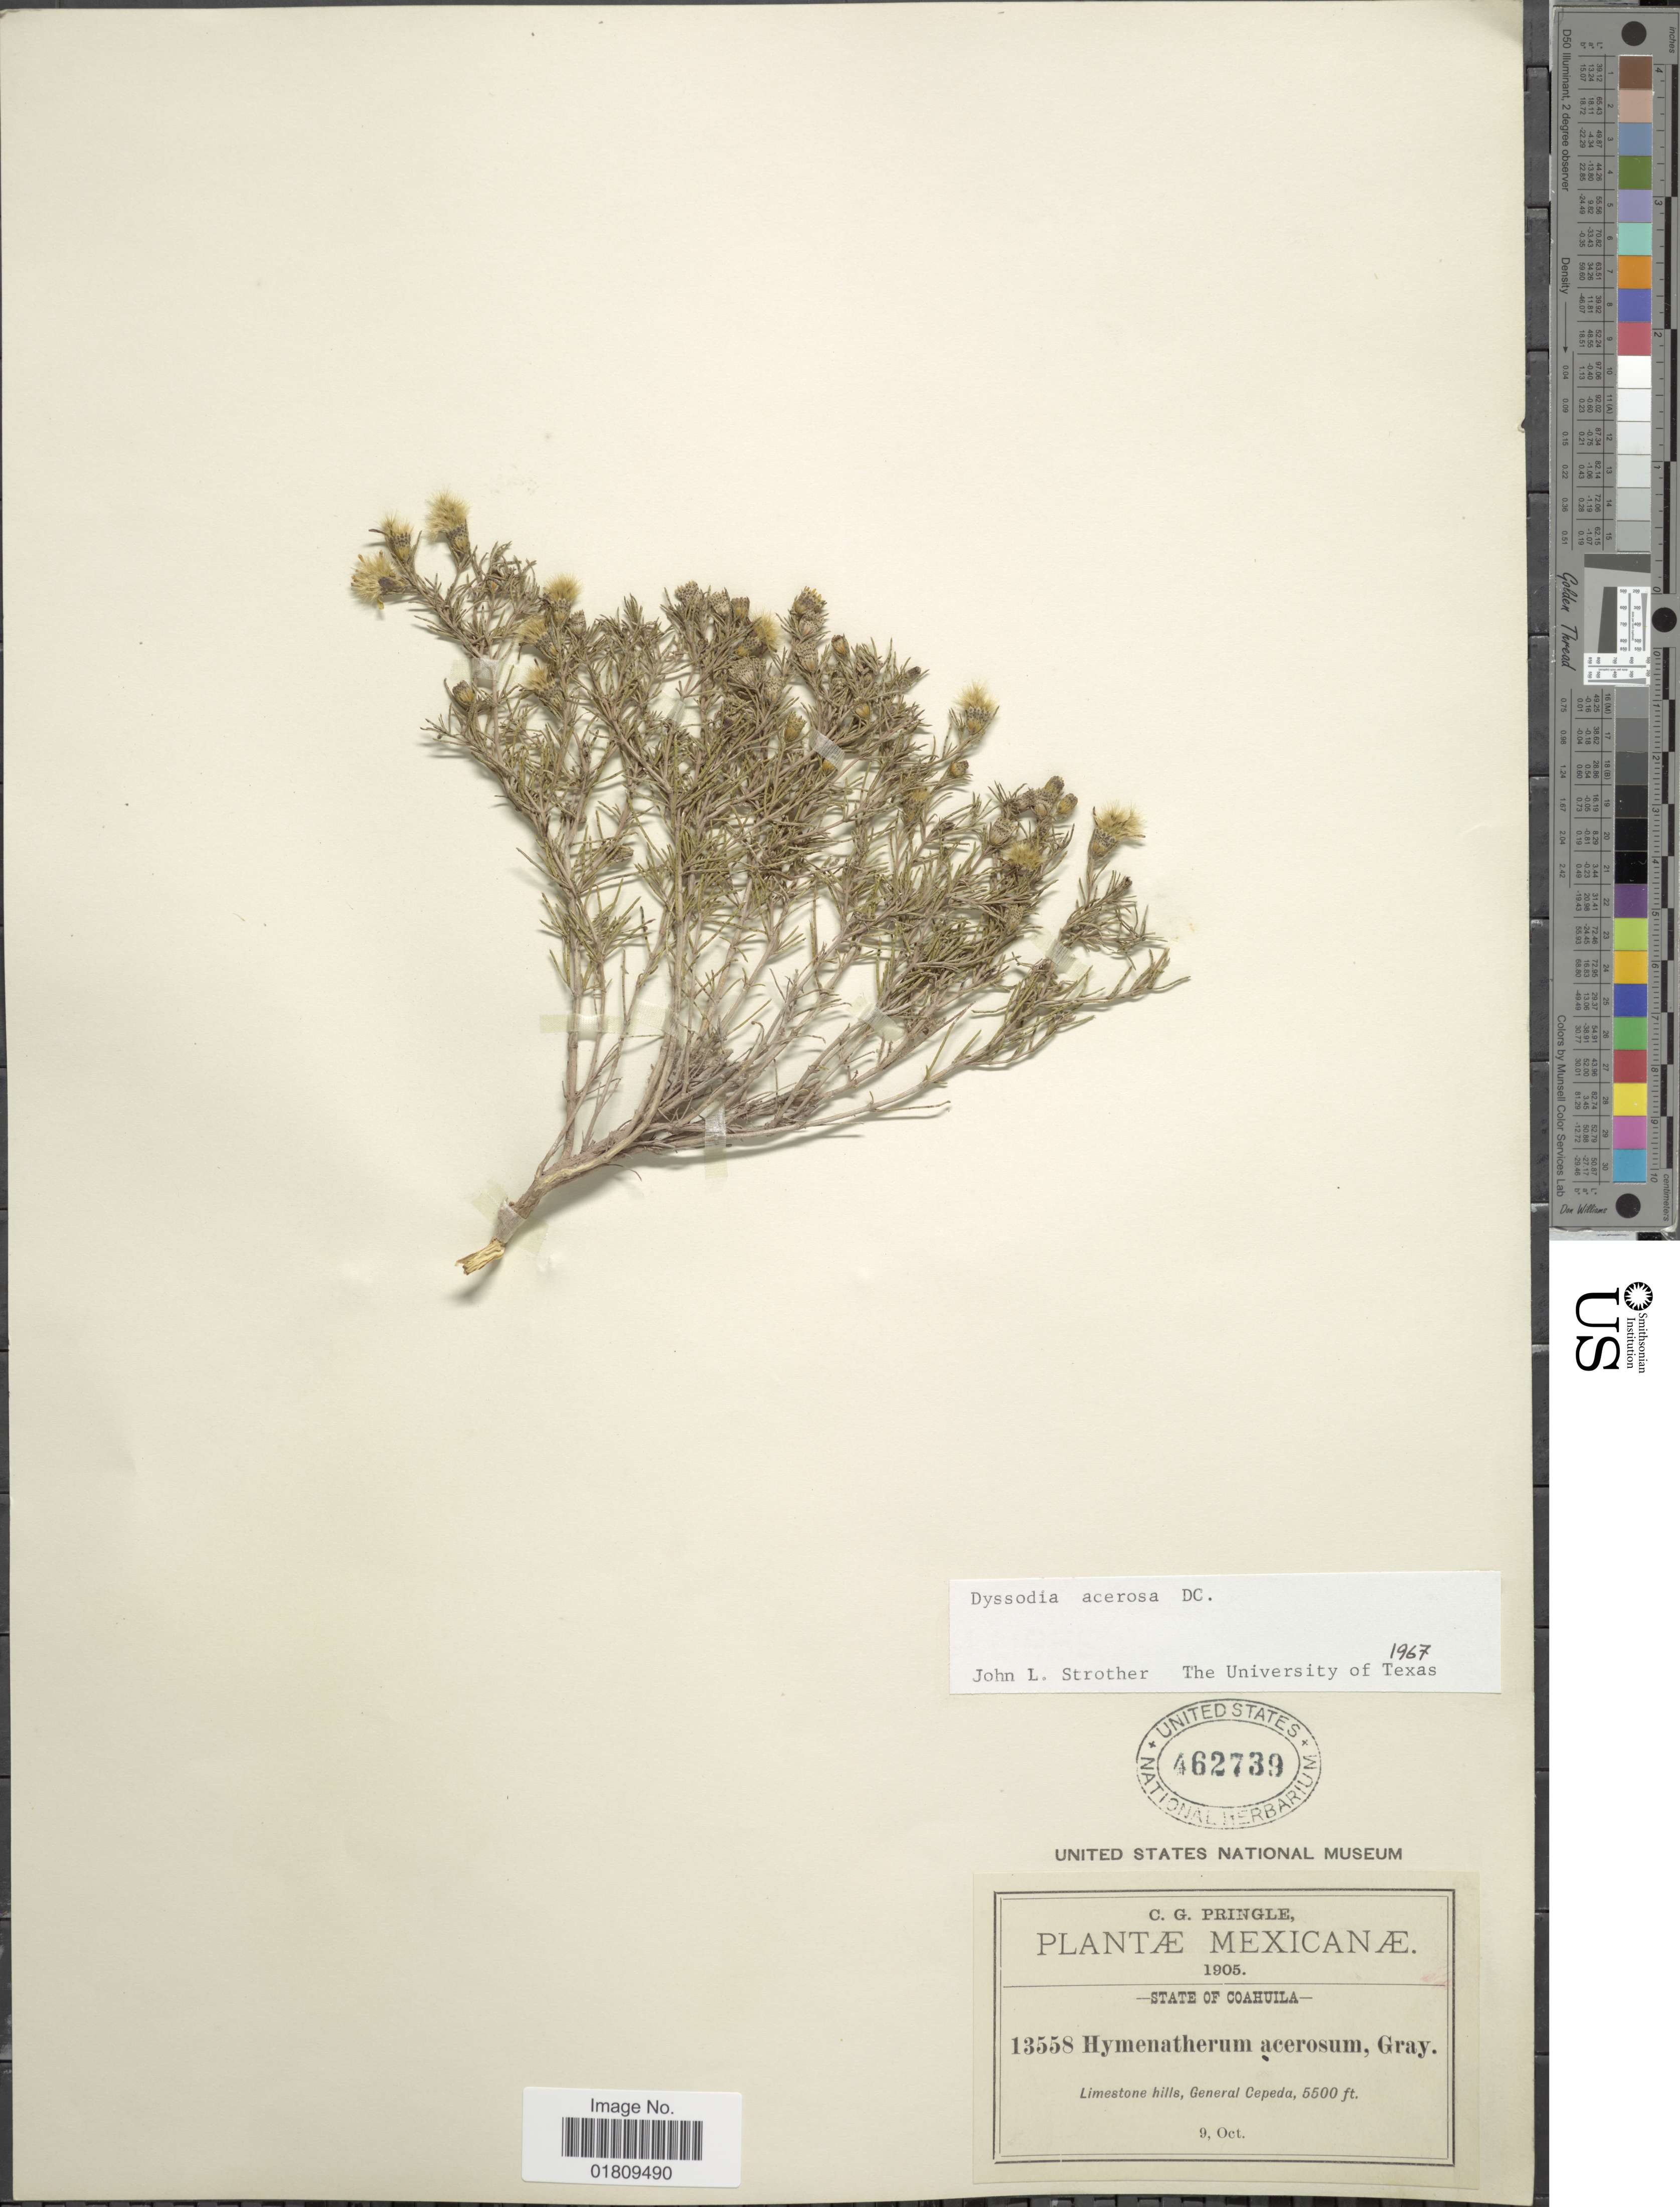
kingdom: Plantae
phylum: Tracheophyta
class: Magnoliopsida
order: Asterales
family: Asteraceae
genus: Dyssodia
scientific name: Dyssodia acerosa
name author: DC.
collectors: C. G. Pringle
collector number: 13558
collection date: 1905-10-09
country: Mexico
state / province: Coahuila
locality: Limestone hills, General Cepeda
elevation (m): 1676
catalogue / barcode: US 462739